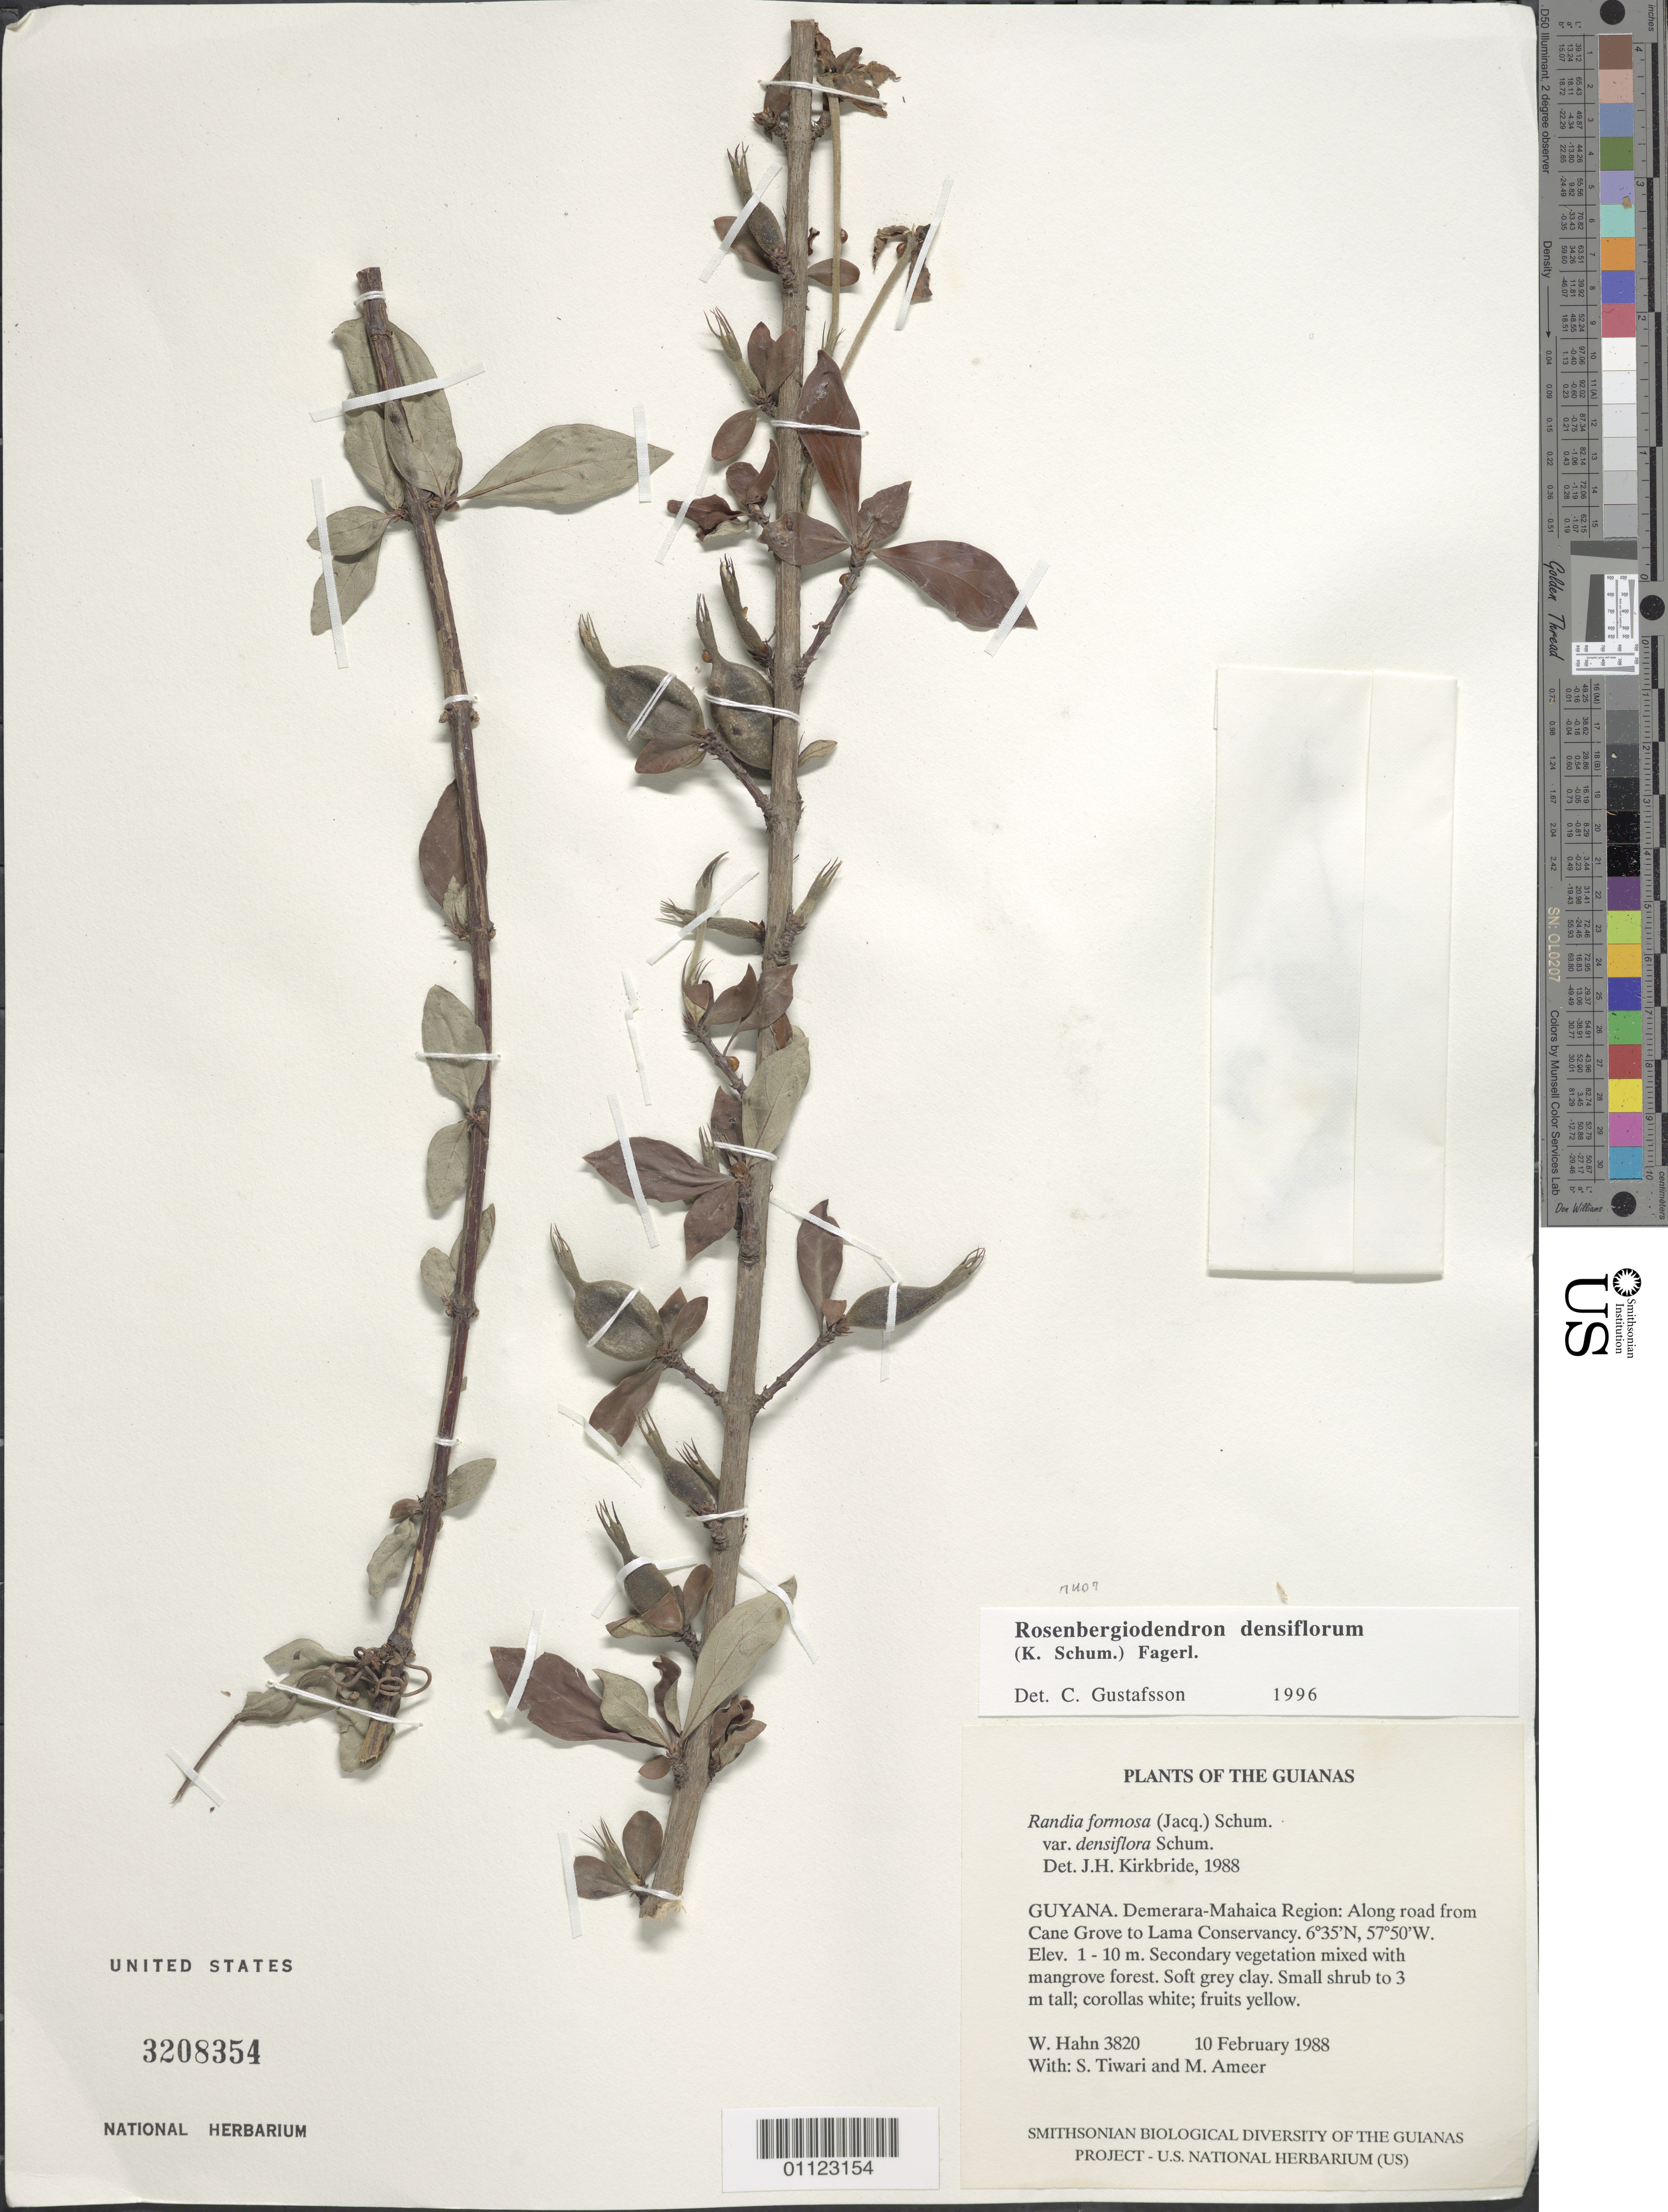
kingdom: Plantae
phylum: Tracheophyta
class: Magnoliopsida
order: Gentianales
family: Rubiaceae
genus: Rosenbergiodendron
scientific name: Rosenbergiodendron densiflorum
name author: (K. Schum.) Fagerl.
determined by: Gustafsson, C. G. R.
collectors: W. Hahn, S. Tiwari & M. Ameer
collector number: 3820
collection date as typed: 10 February 1988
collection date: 1988-02-10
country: Guyana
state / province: Demerara-Mahaica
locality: Along road from Cane Grove to Lama Conservancy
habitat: Secondary vegetation mixed with mangrove forest. Soft grey clay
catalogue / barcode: US 3208354